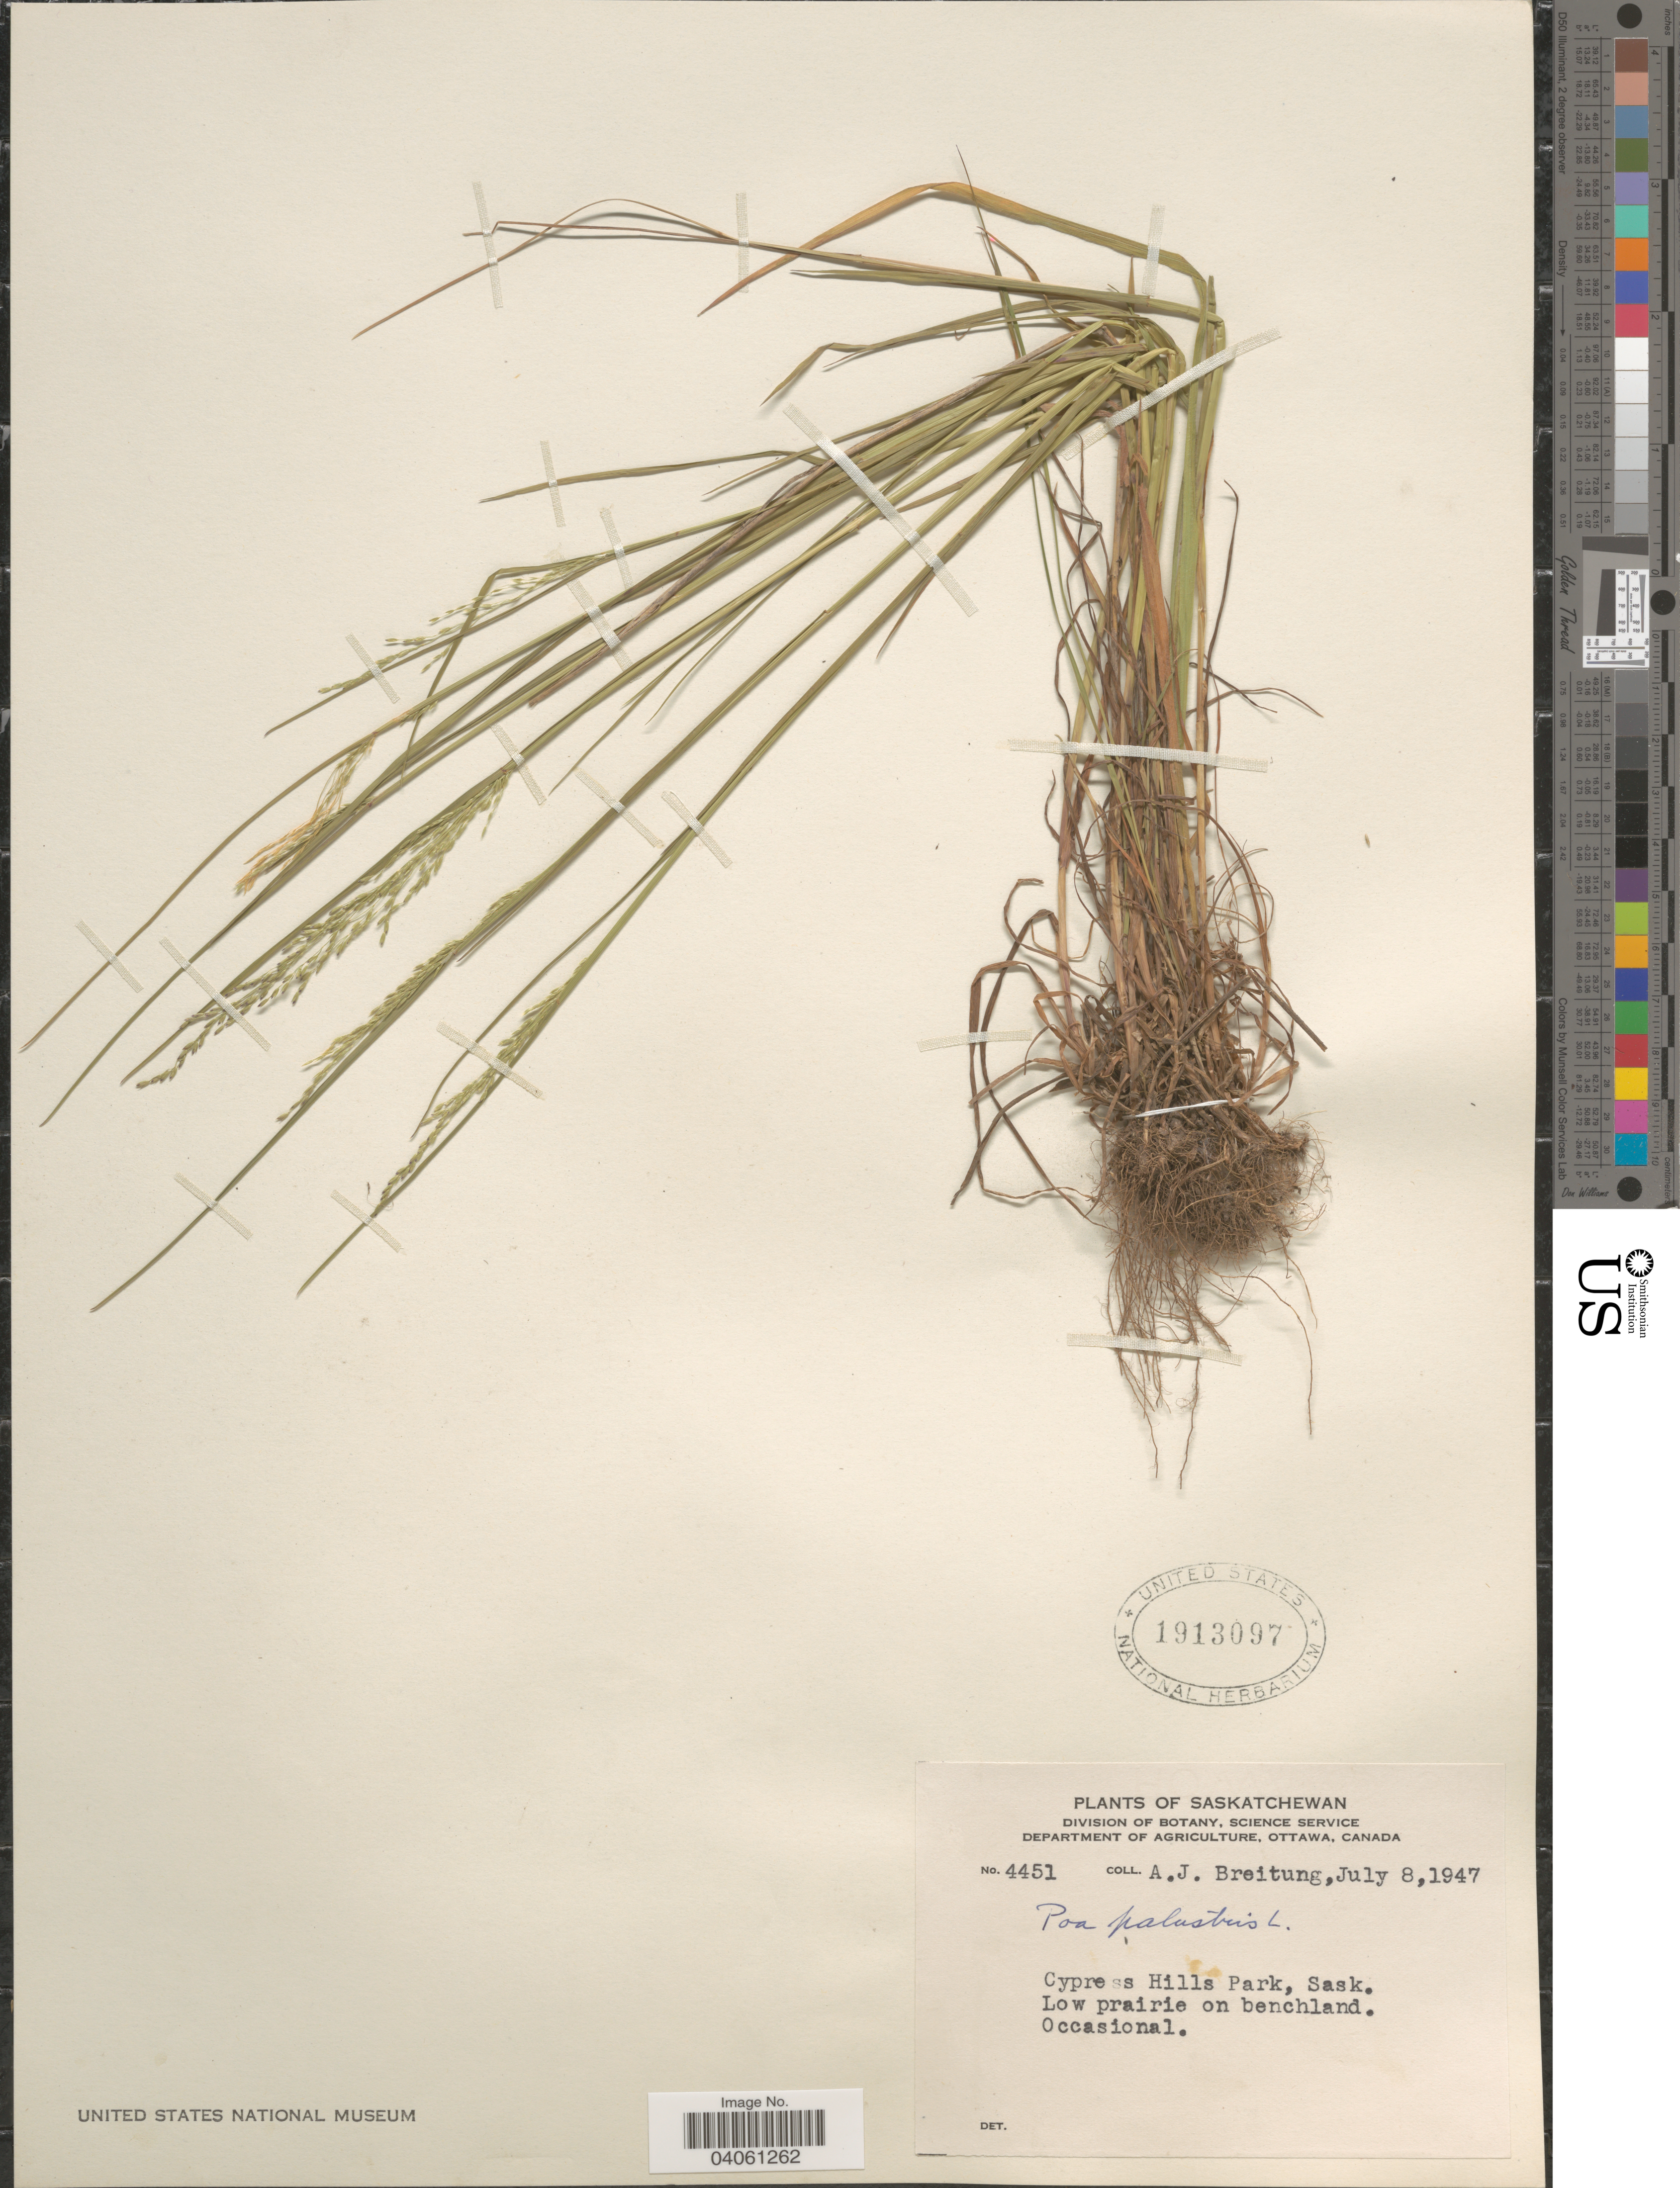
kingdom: Plantae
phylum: Tracheophyta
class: Liliopsida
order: Poales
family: Poaceae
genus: Poa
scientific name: Poa palustris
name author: L.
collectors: A. Breitung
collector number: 4451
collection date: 1947-07-08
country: Canada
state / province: Saskatchewan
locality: Cypress Hills Park. Low prairie on benchland.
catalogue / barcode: US 1913097